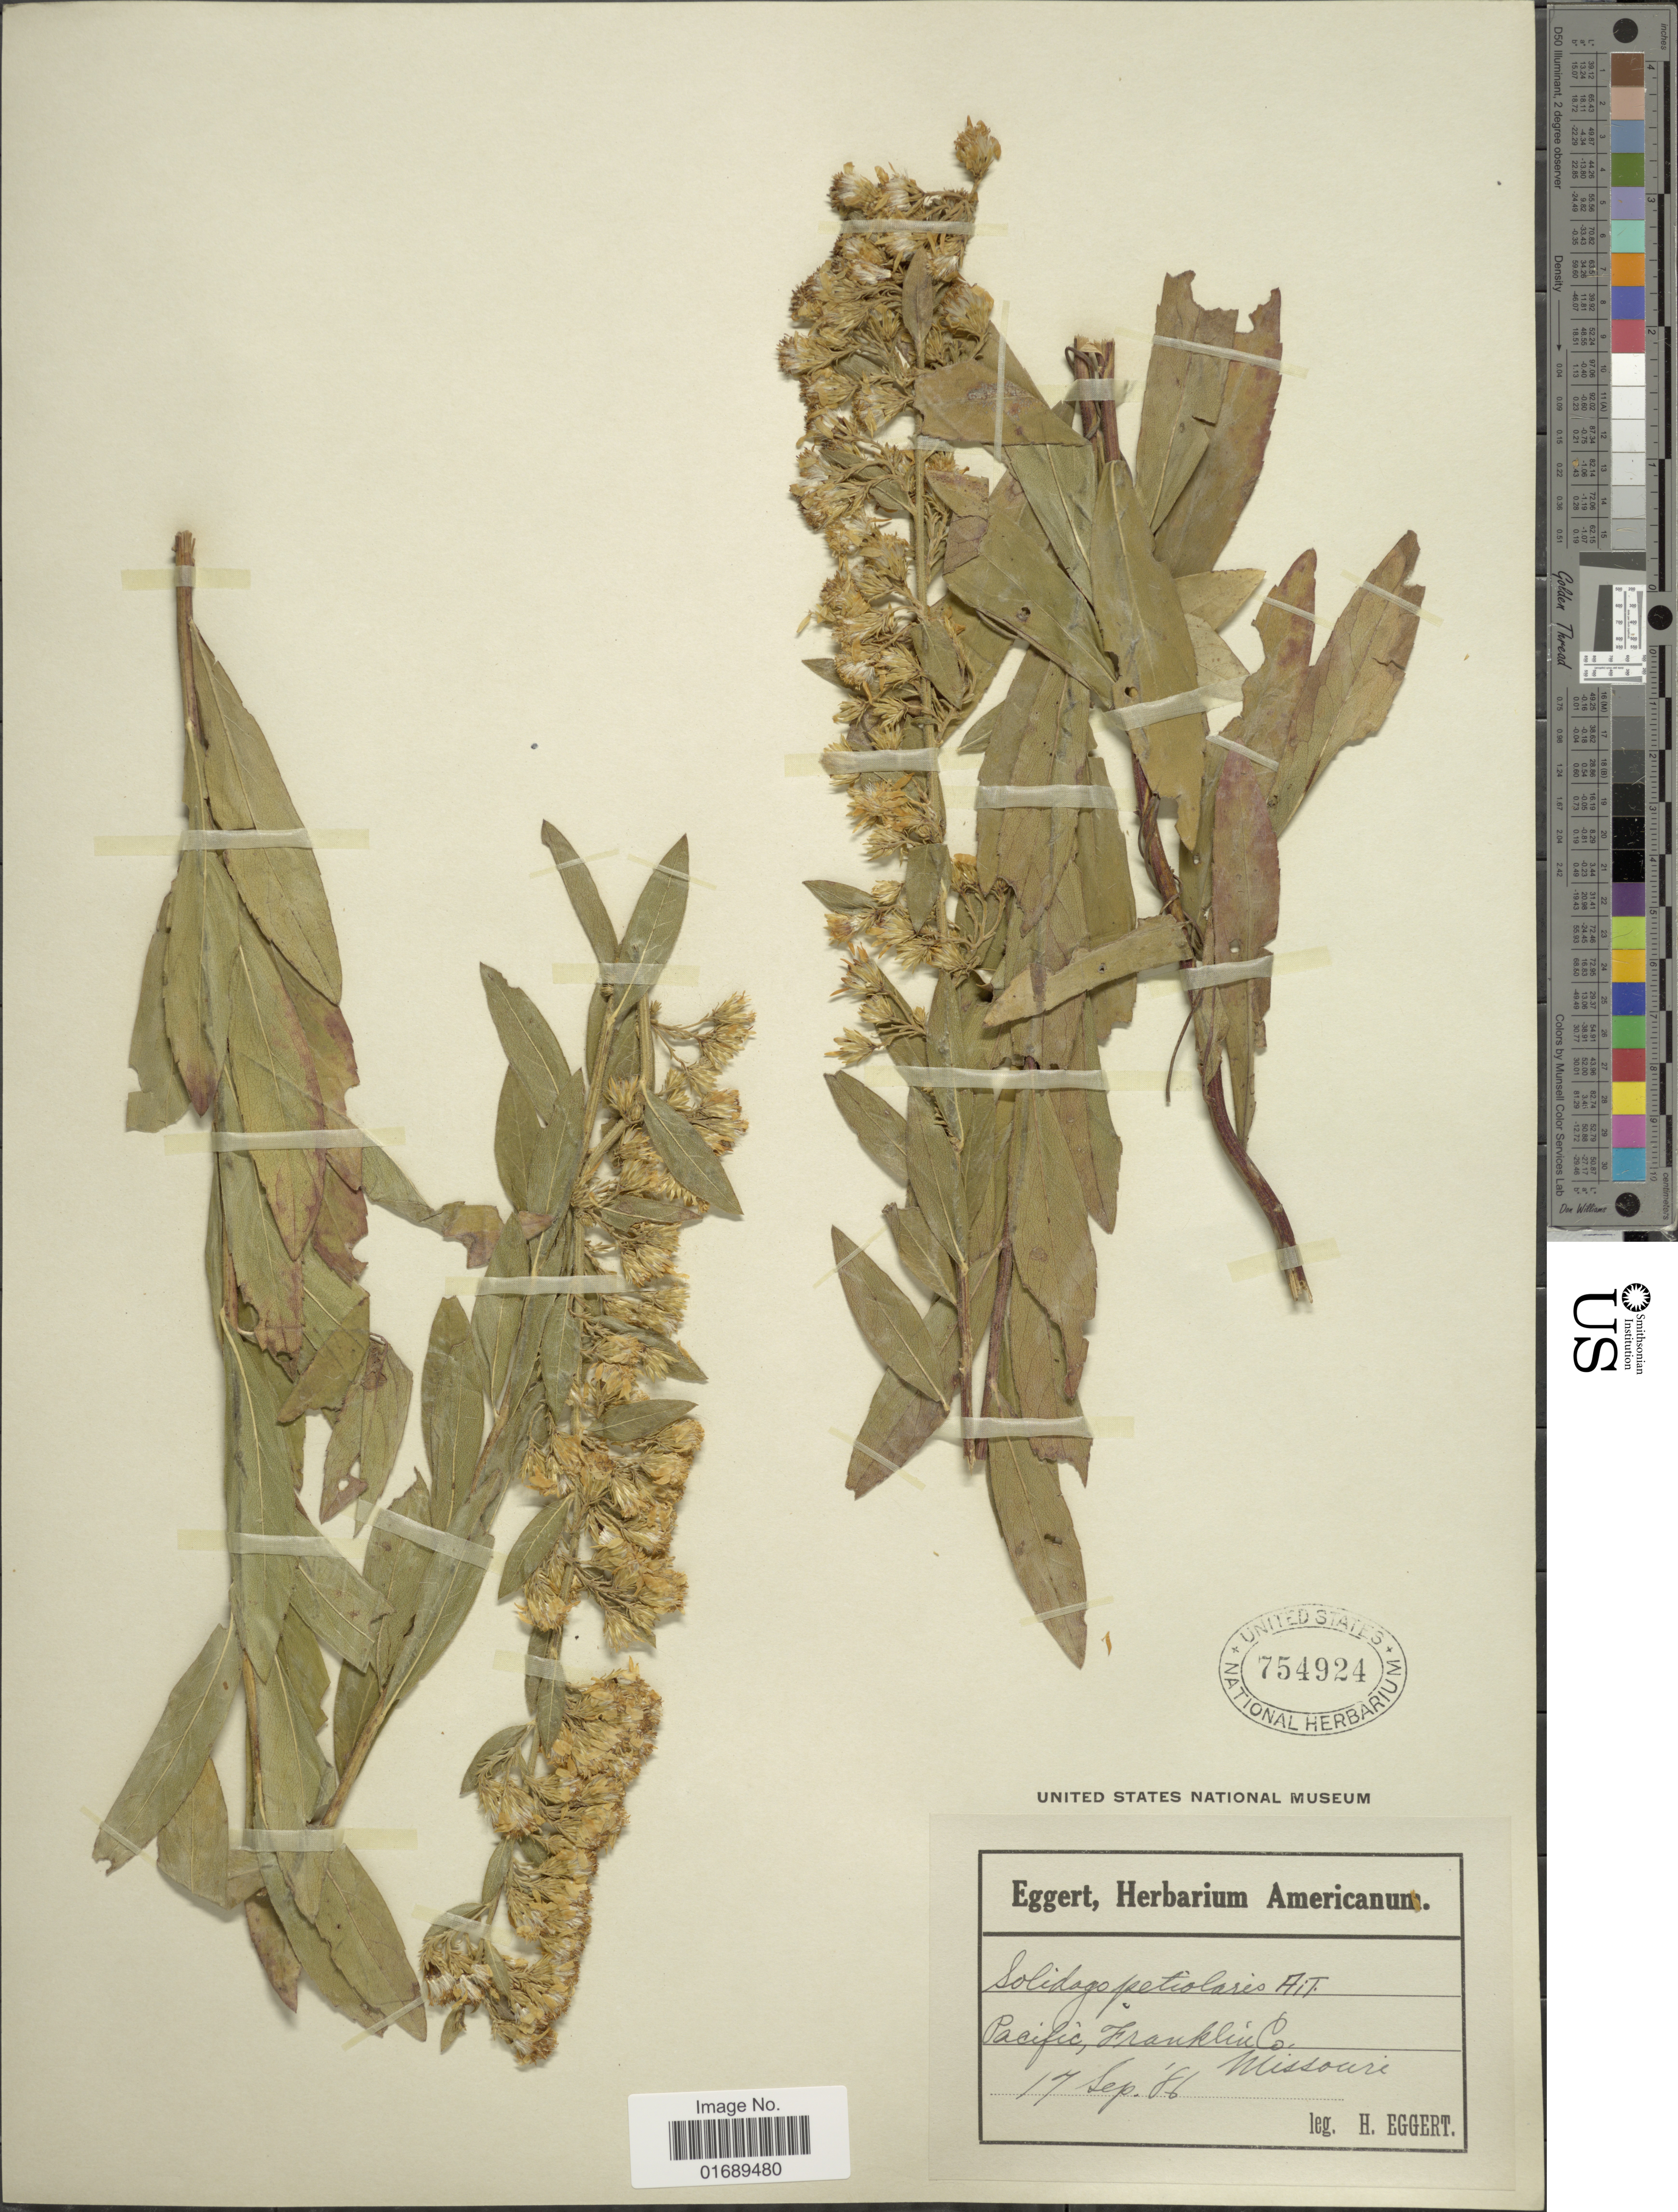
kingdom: Plantae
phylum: Tracheophyta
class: Magnoliopsida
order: Asterales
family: Asteraceae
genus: Solidago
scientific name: Solidago petiolaris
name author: Aiton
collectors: H. Eggert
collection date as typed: Transcribed d/m/y: 17/9/86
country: United States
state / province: Missouri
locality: Pacific, Franklin Co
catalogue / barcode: US 754924